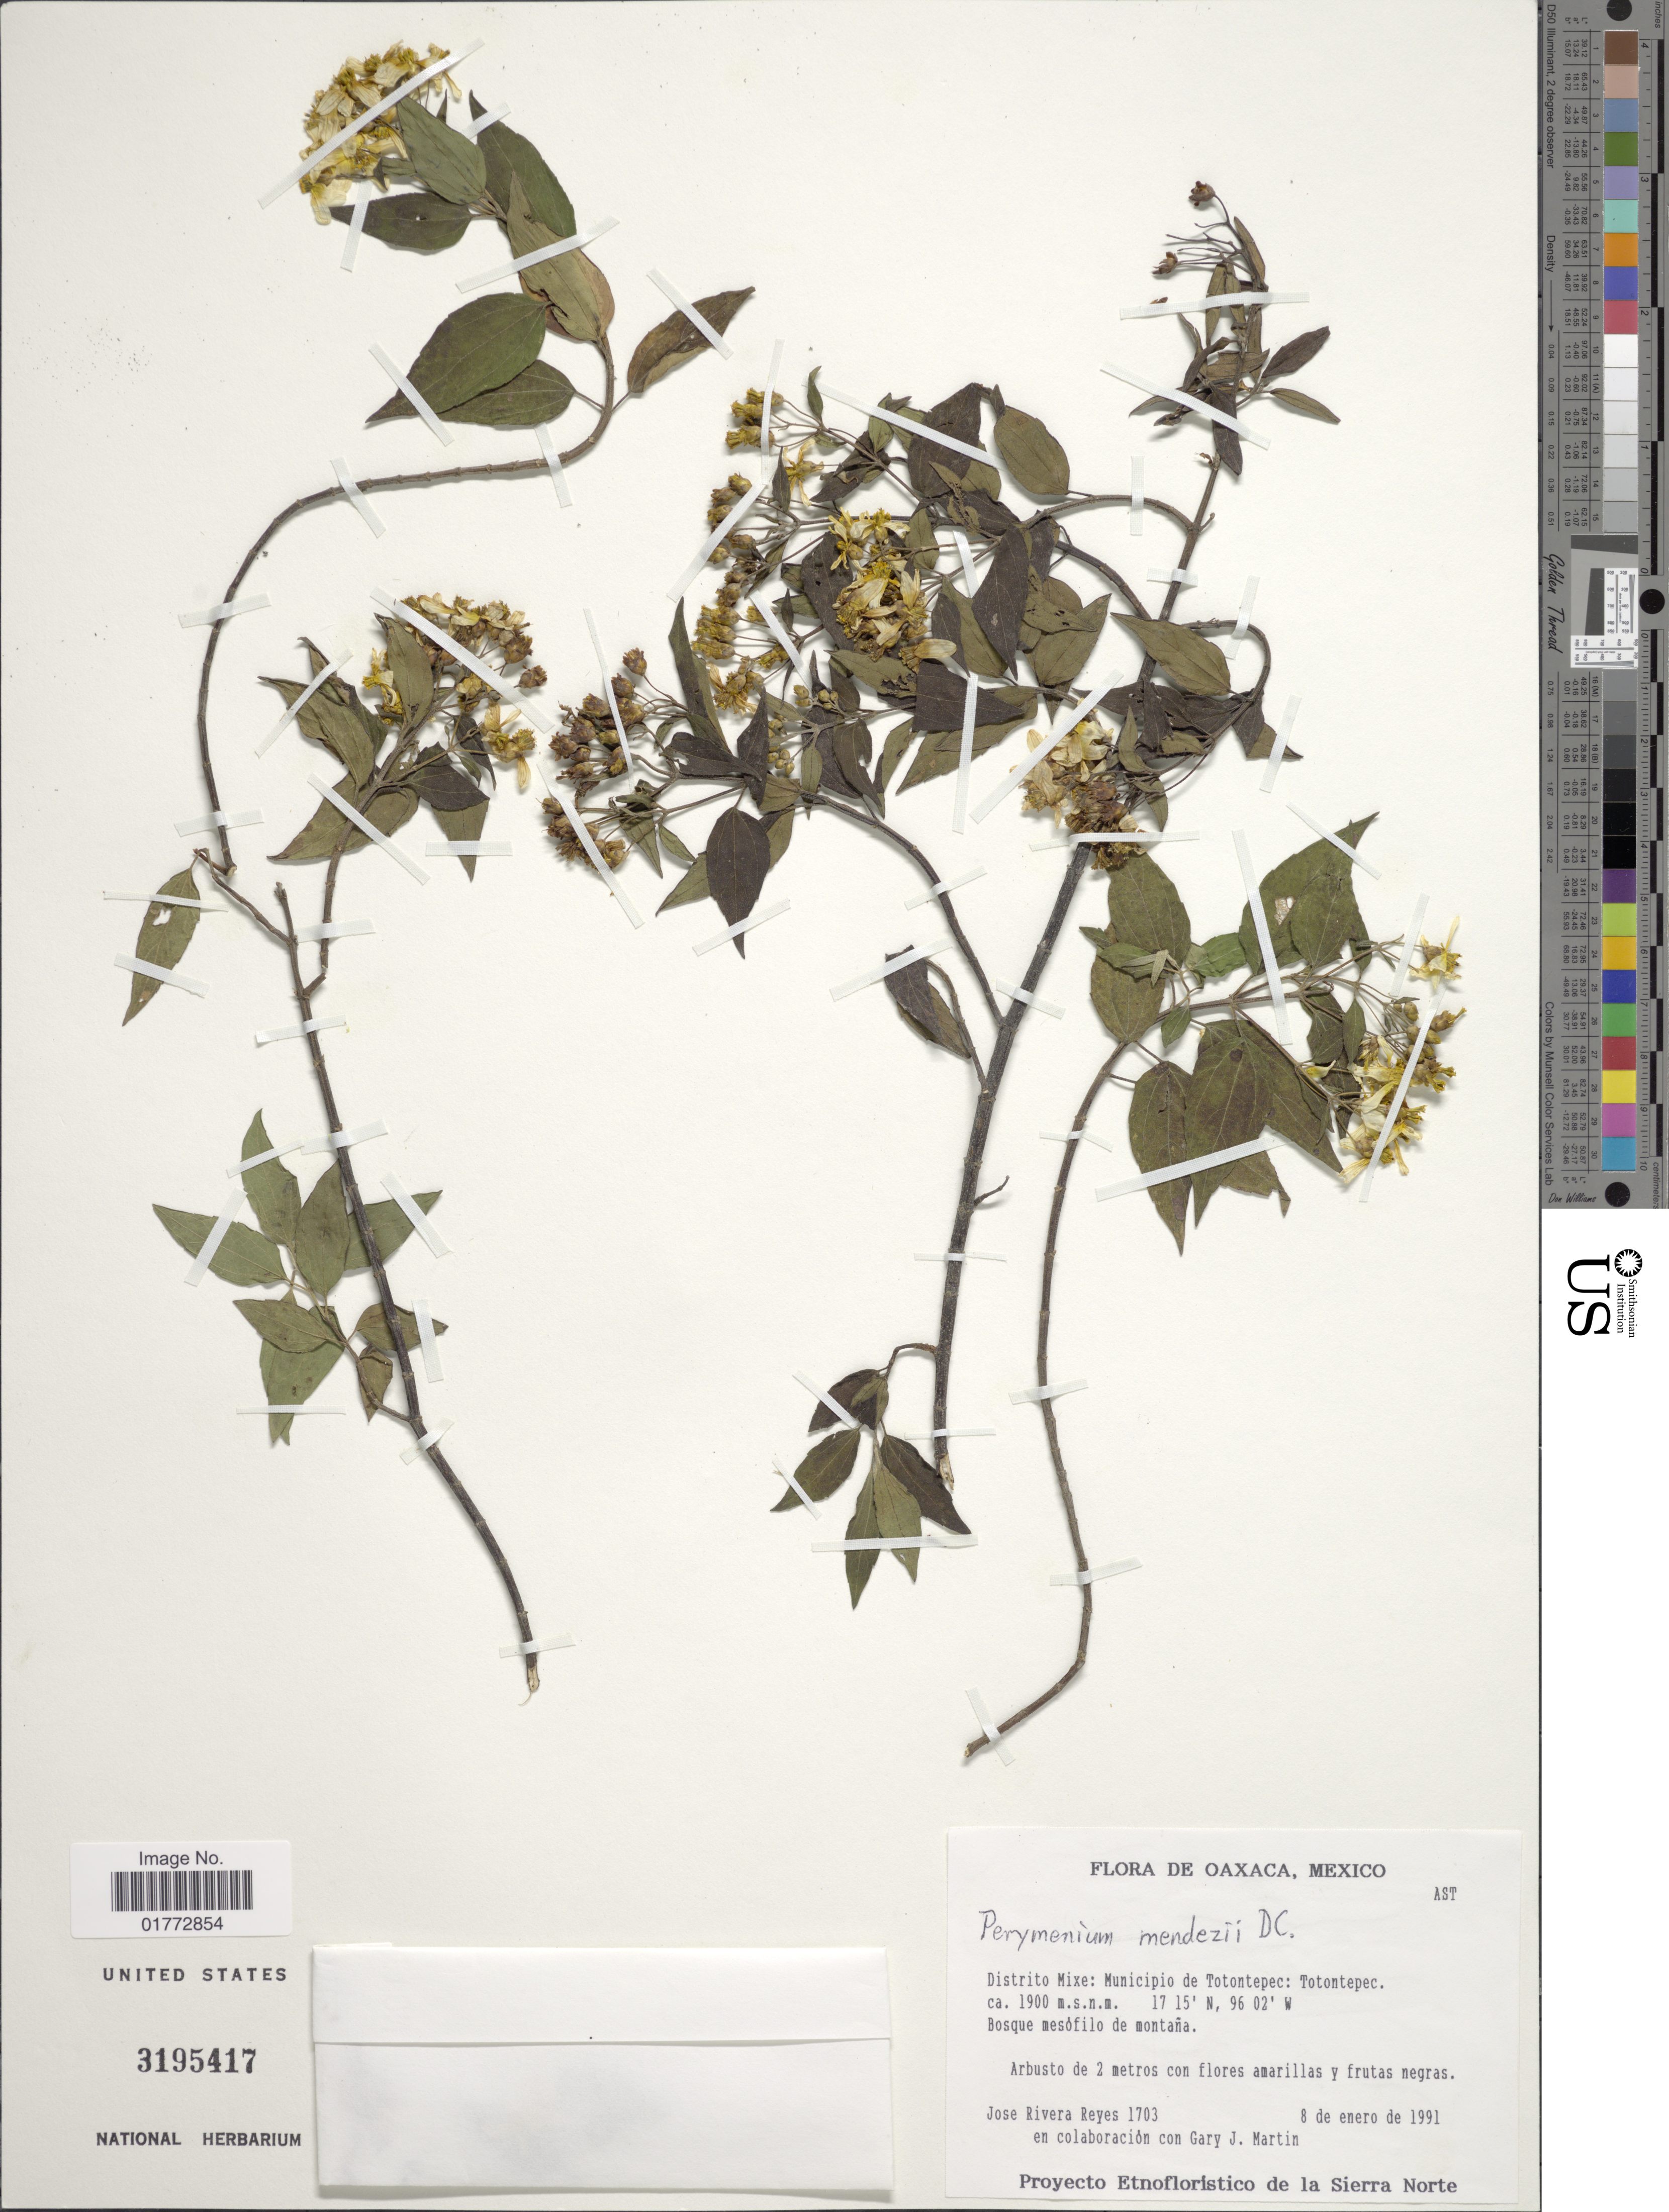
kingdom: Plantae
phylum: Tracheophyta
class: Magnoliopsida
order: Asterales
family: Asteraceae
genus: Perymenium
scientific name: Perymenium mendezii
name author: DC.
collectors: J. Reyes & G. J. Martin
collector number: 1703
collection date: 1991-01-08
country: Mexico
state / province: Oaxaca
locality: Distrito Mixe: Municipio de Totontepec: Totontepec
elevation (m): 1900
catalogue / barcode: US 3195417